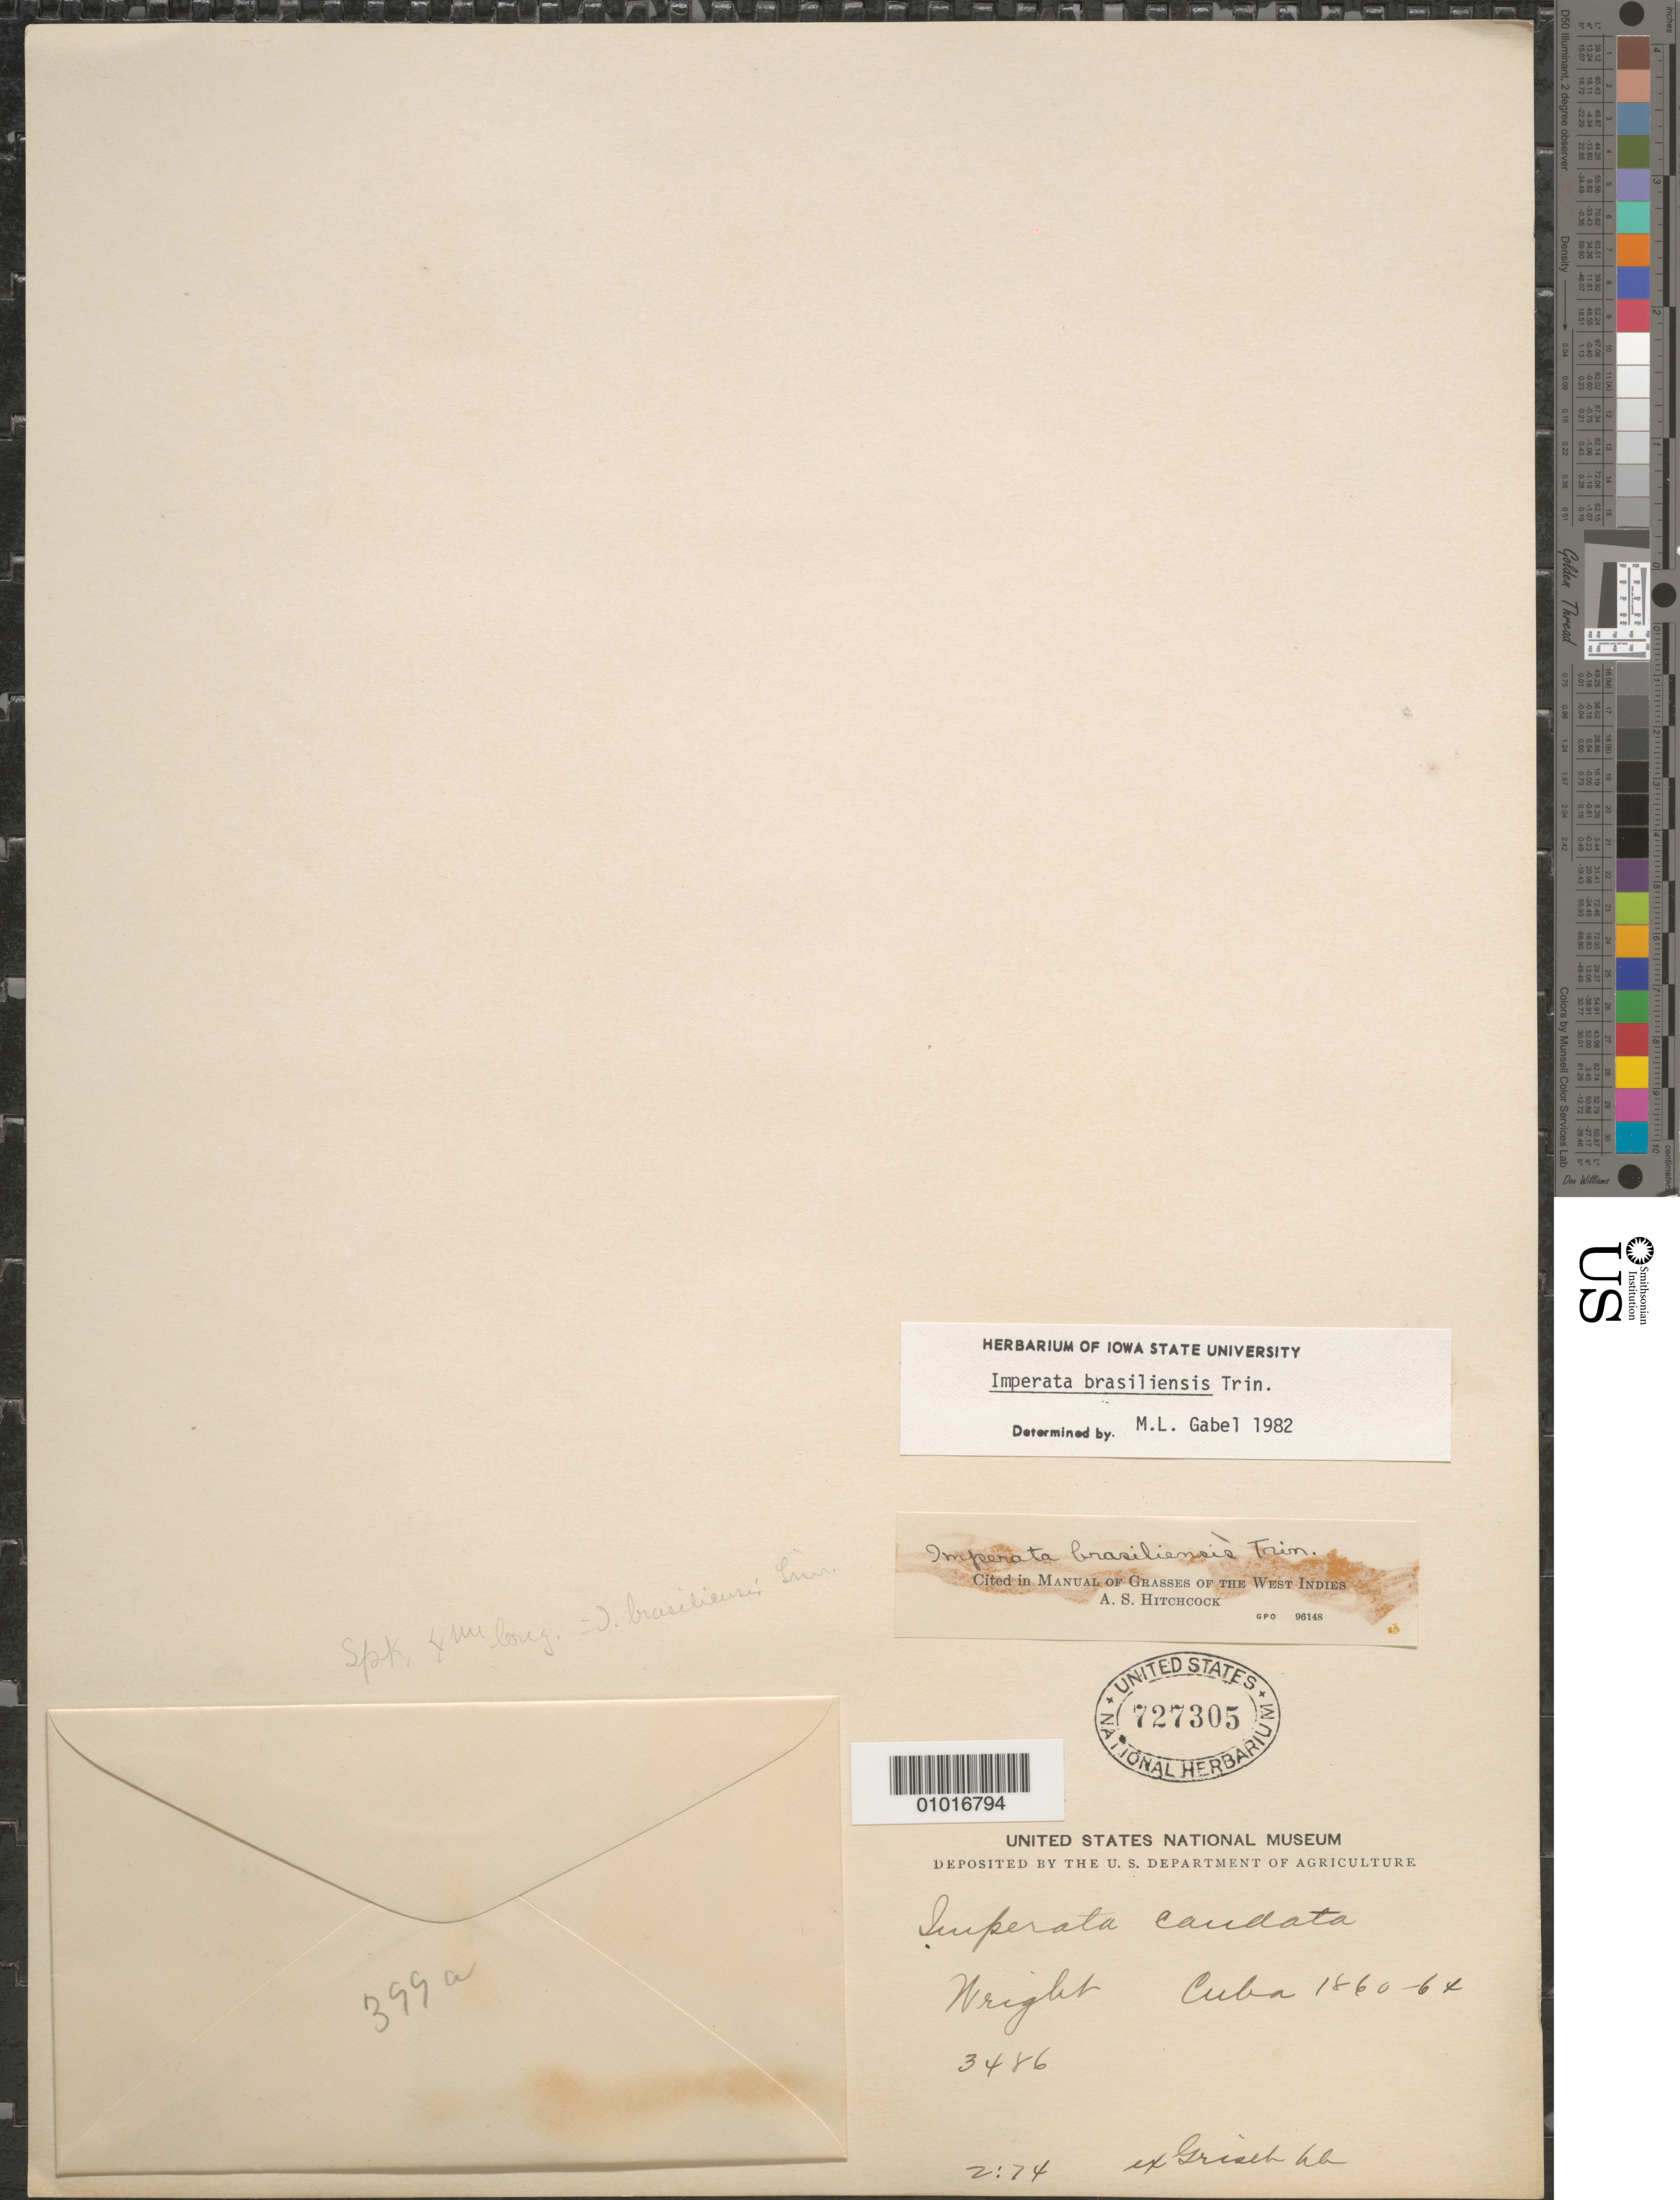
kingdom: Plantae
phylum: Tracheophyta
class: Liliopsida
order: Poales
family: Poaceae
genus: Imperata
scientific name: Imperata brasiliensis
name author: Trin.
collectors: C. Wright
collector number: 3486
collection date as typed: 01 Jan 1860 to 31 Dec 1864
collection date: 1860-01-01/1864-12-31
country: Cuba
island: Cuba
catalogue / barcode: US 727305